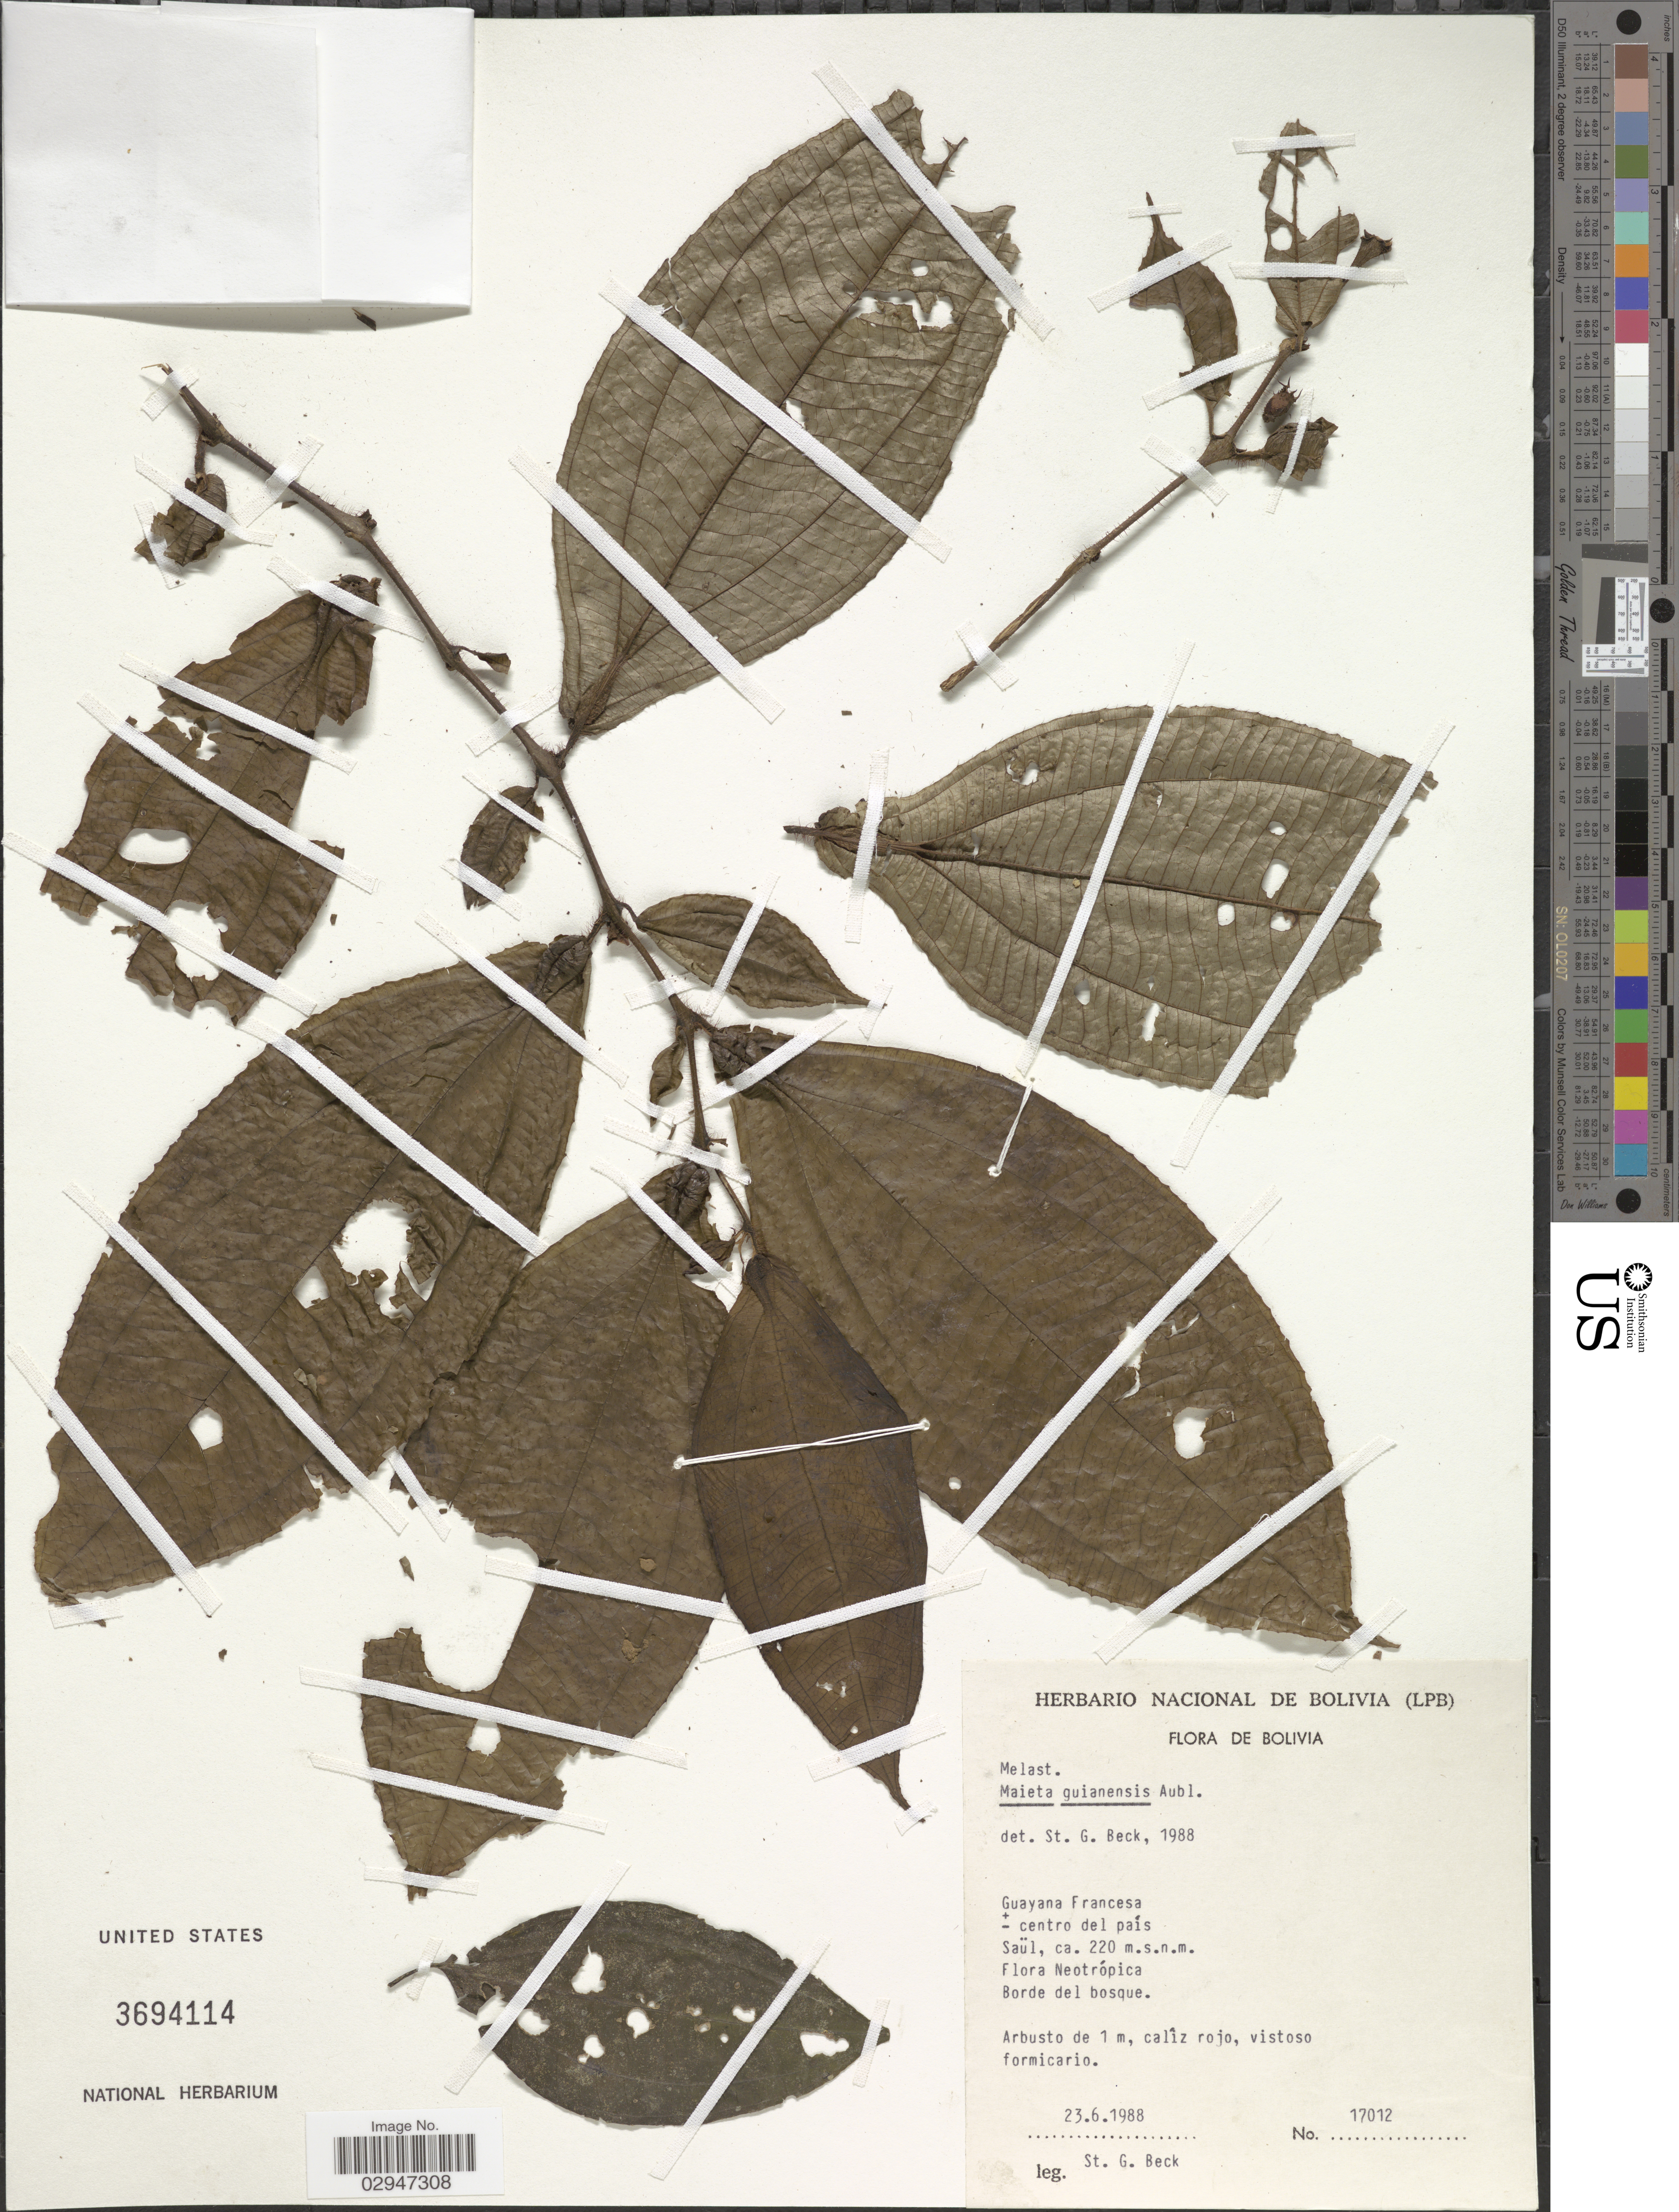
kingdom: Plantae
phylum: Tracheophyta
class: Magnoliopsida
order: Myrtales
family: Melastomataceae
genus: Maieta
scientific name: Maieta guianensis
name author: Aubl.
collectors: S. Beck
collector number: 17012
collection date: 1988-06-23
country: Bolivia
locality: Guayana Francesa.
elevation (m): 220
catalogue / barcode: US 3694114